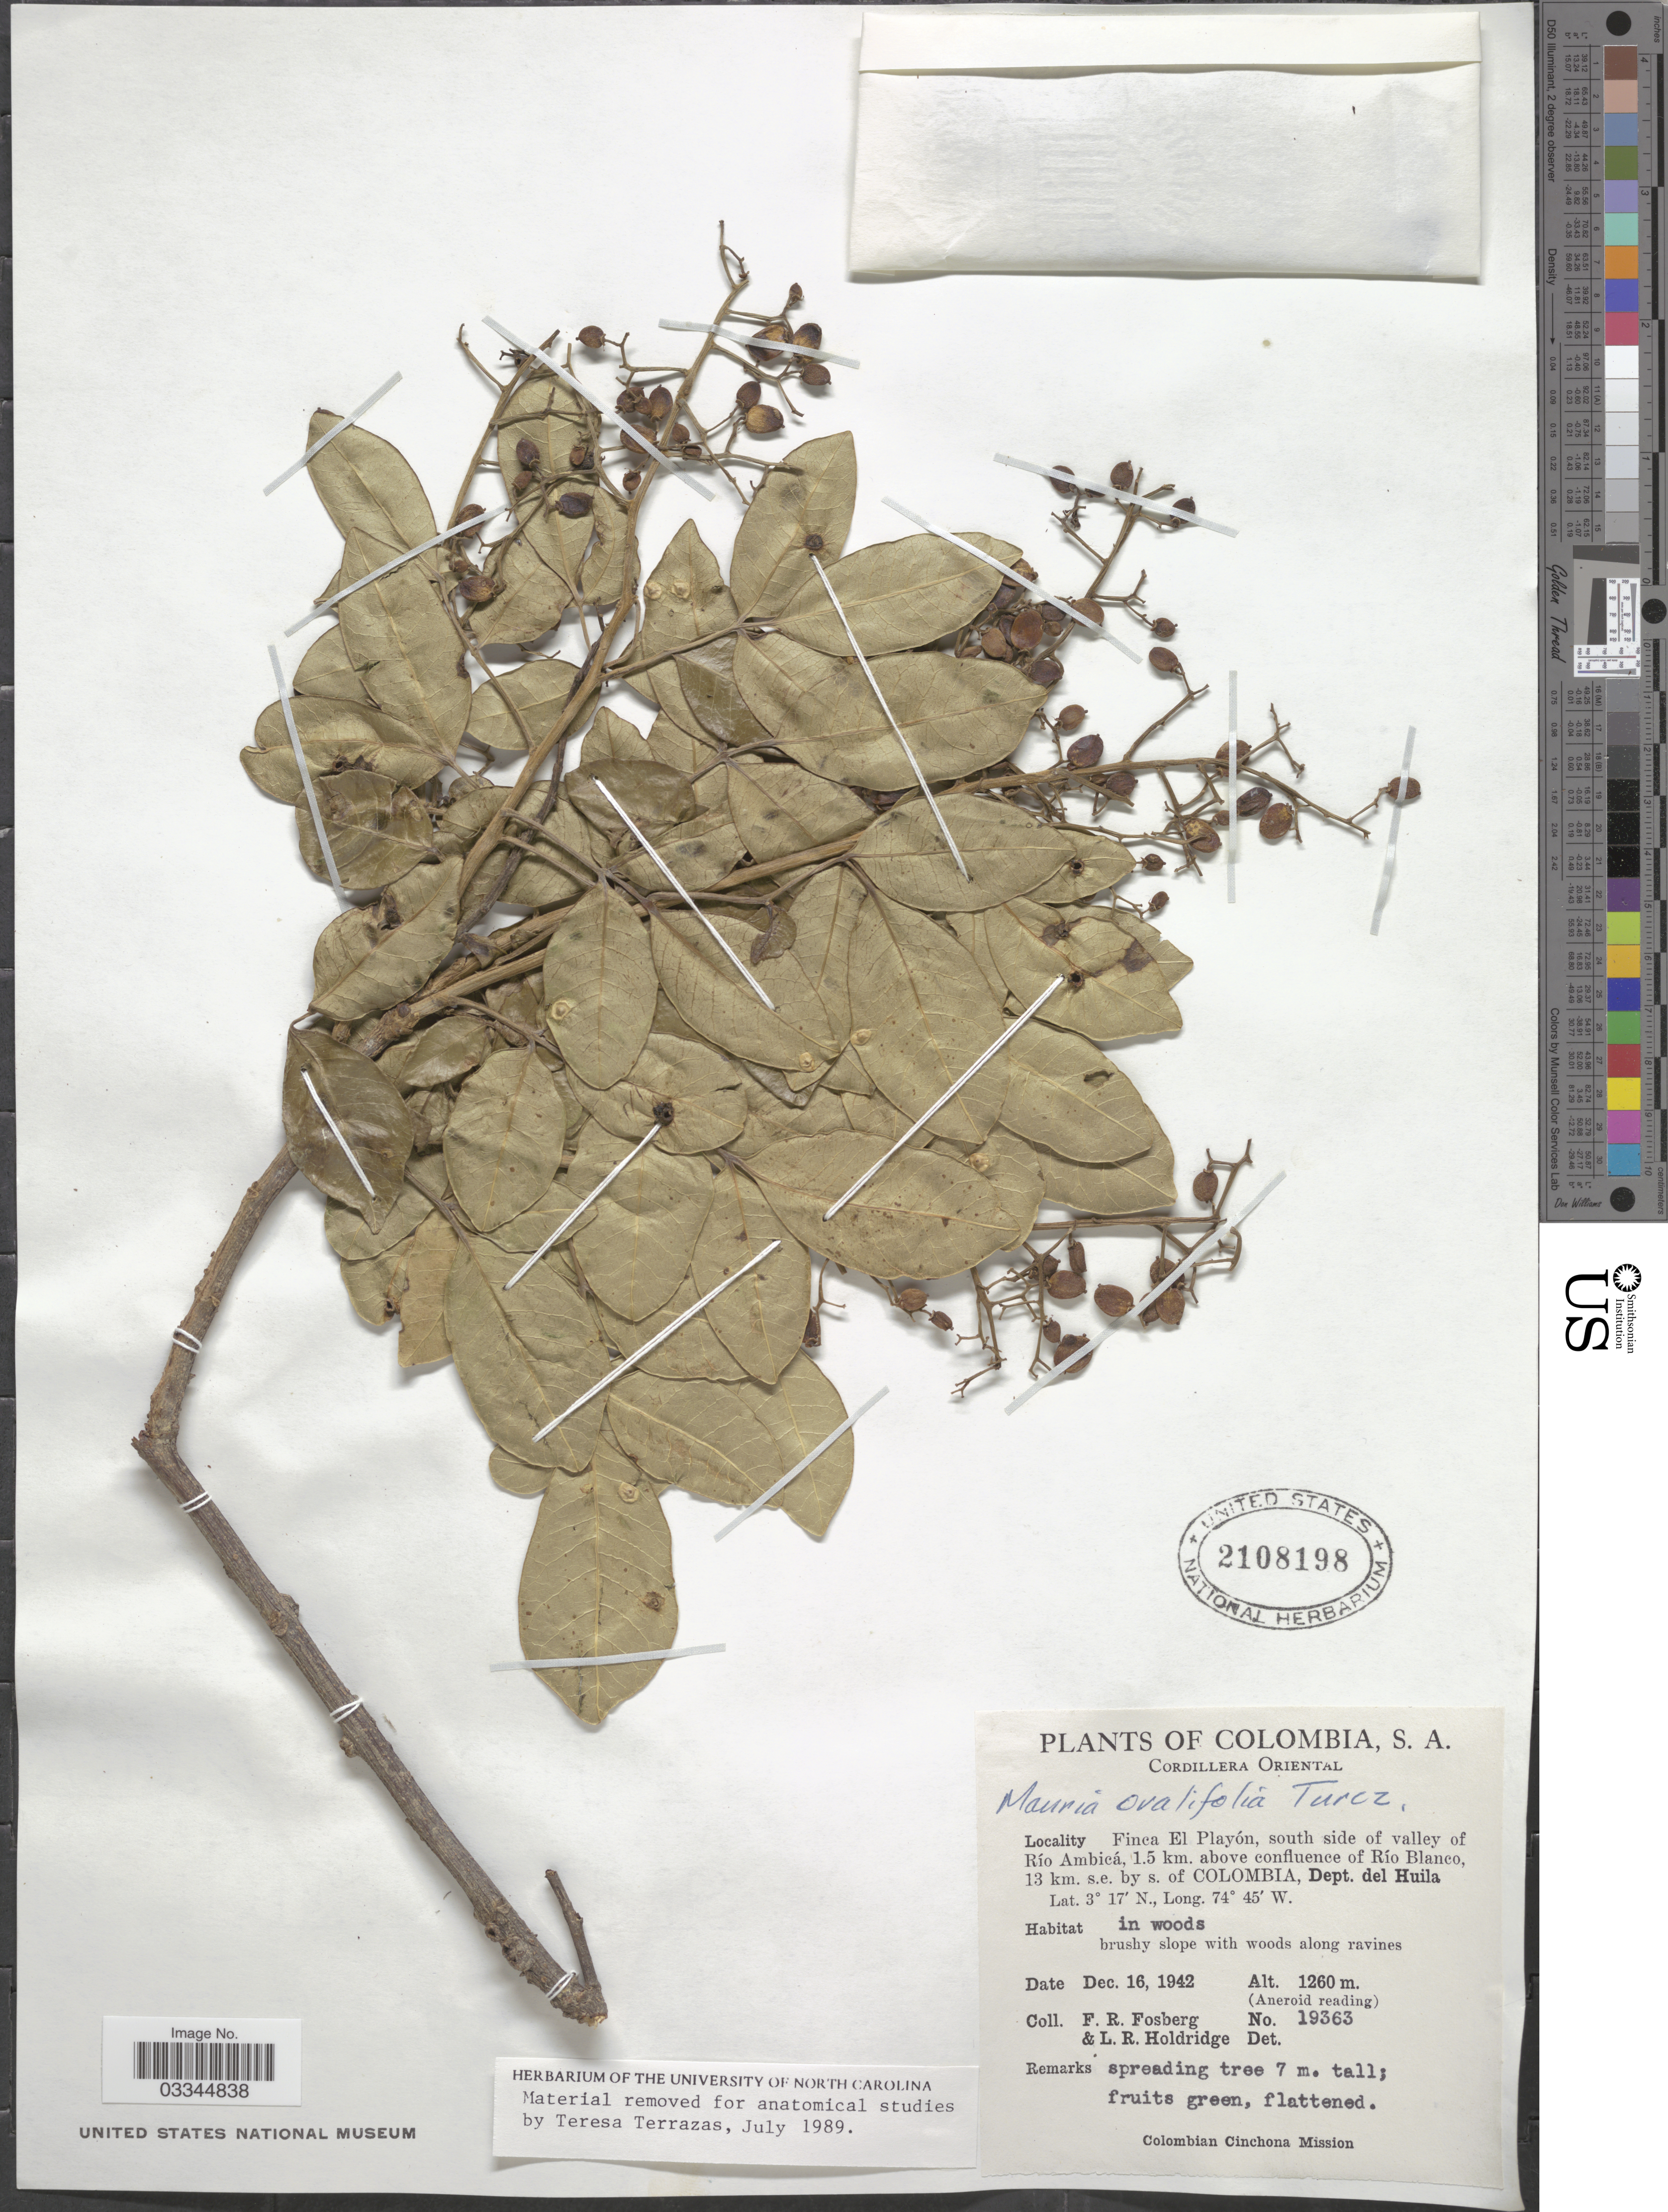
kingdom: Plantae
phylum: Tracheophyta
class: Magnoliopsida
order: Sapindales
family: Anacardiaceae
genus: Mauria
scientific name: Mauria ovalifolia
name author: Turcz.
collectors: F. R. Fosberg & L. Holdridge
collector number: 19363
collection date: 1942-12-16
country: Colombia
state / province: Huila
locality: Cordillera Oriental. Finca El Playón, south side of village of Río Ambicá, 1.5 km. above confluence of Río Blanco, 13 km. s.e. by s. of Colombia, Dept. del Huila.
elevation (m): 1260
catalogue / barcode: US 2108198